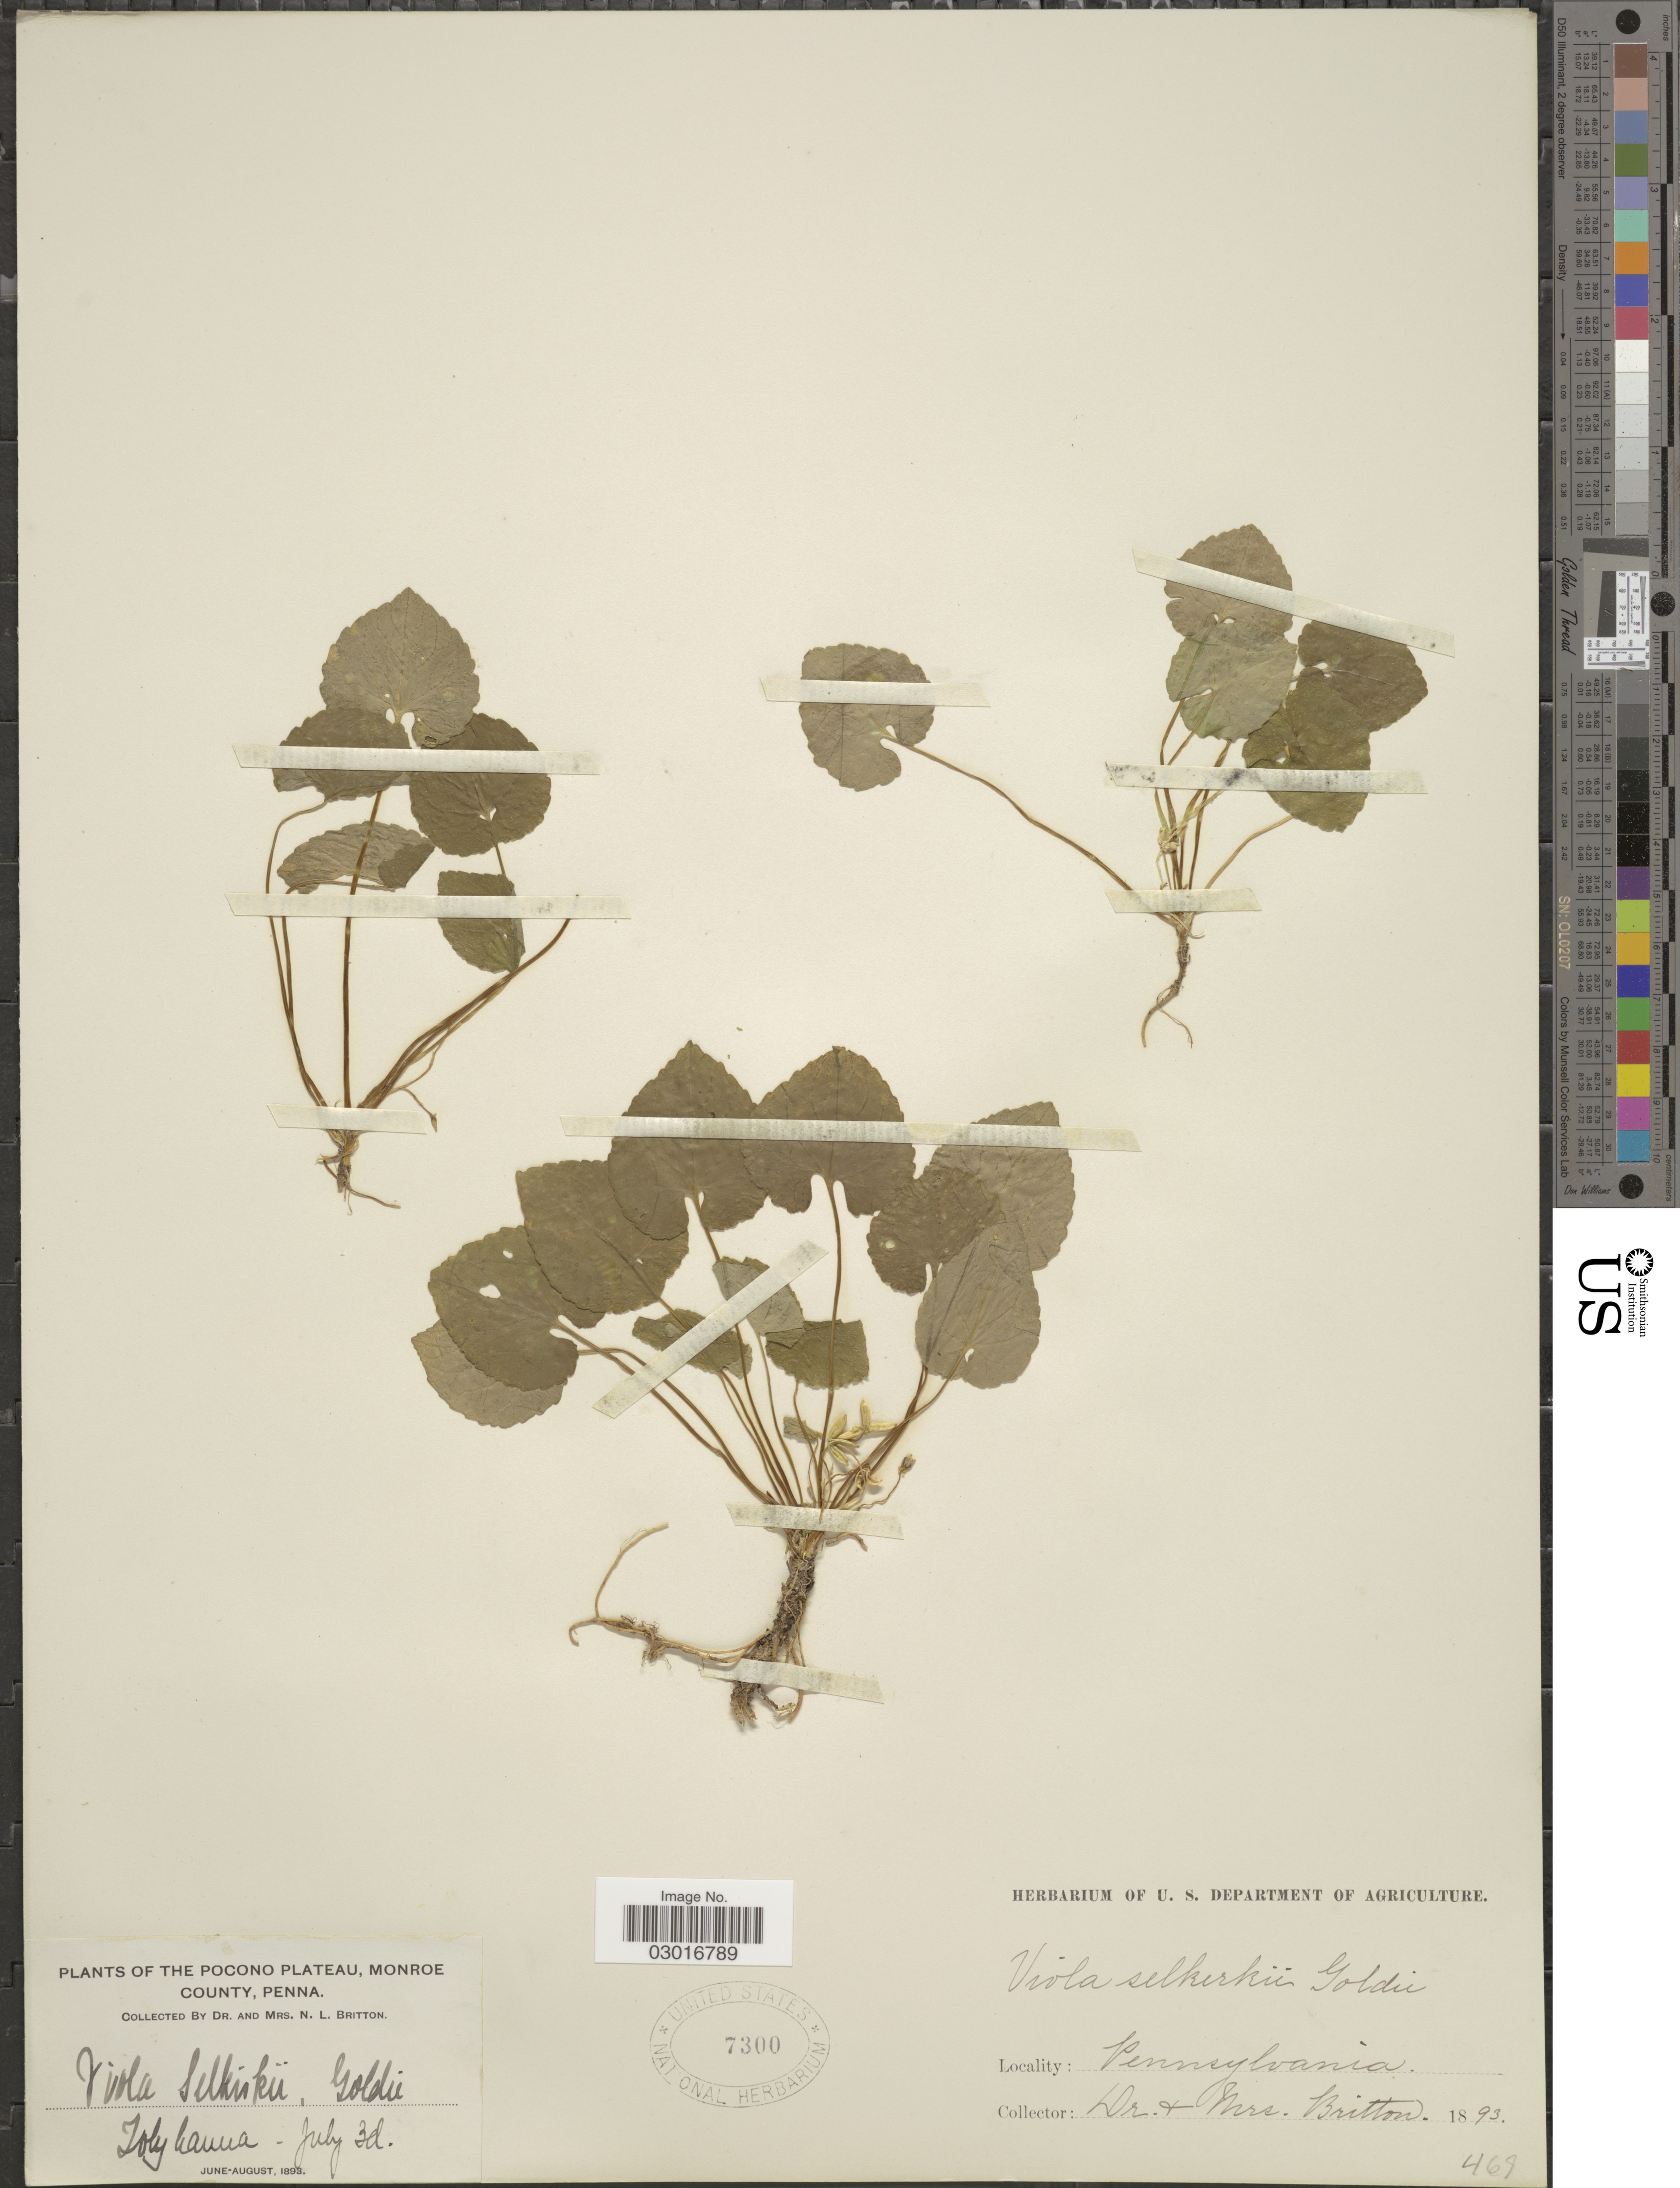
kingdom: Plantae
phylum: Tracheophyta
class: Magnoliopsida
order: Malpighiales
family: Violaceae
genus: Viola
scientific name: Viola selkirkii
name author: Pursh ex Goldie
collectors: N. Britton & E. G. Britton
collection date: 1893-07-03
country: United States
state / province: Pennsylvania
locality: Pocono Plateau, Monroe County. Tobyhanna.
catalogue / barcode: US 7300